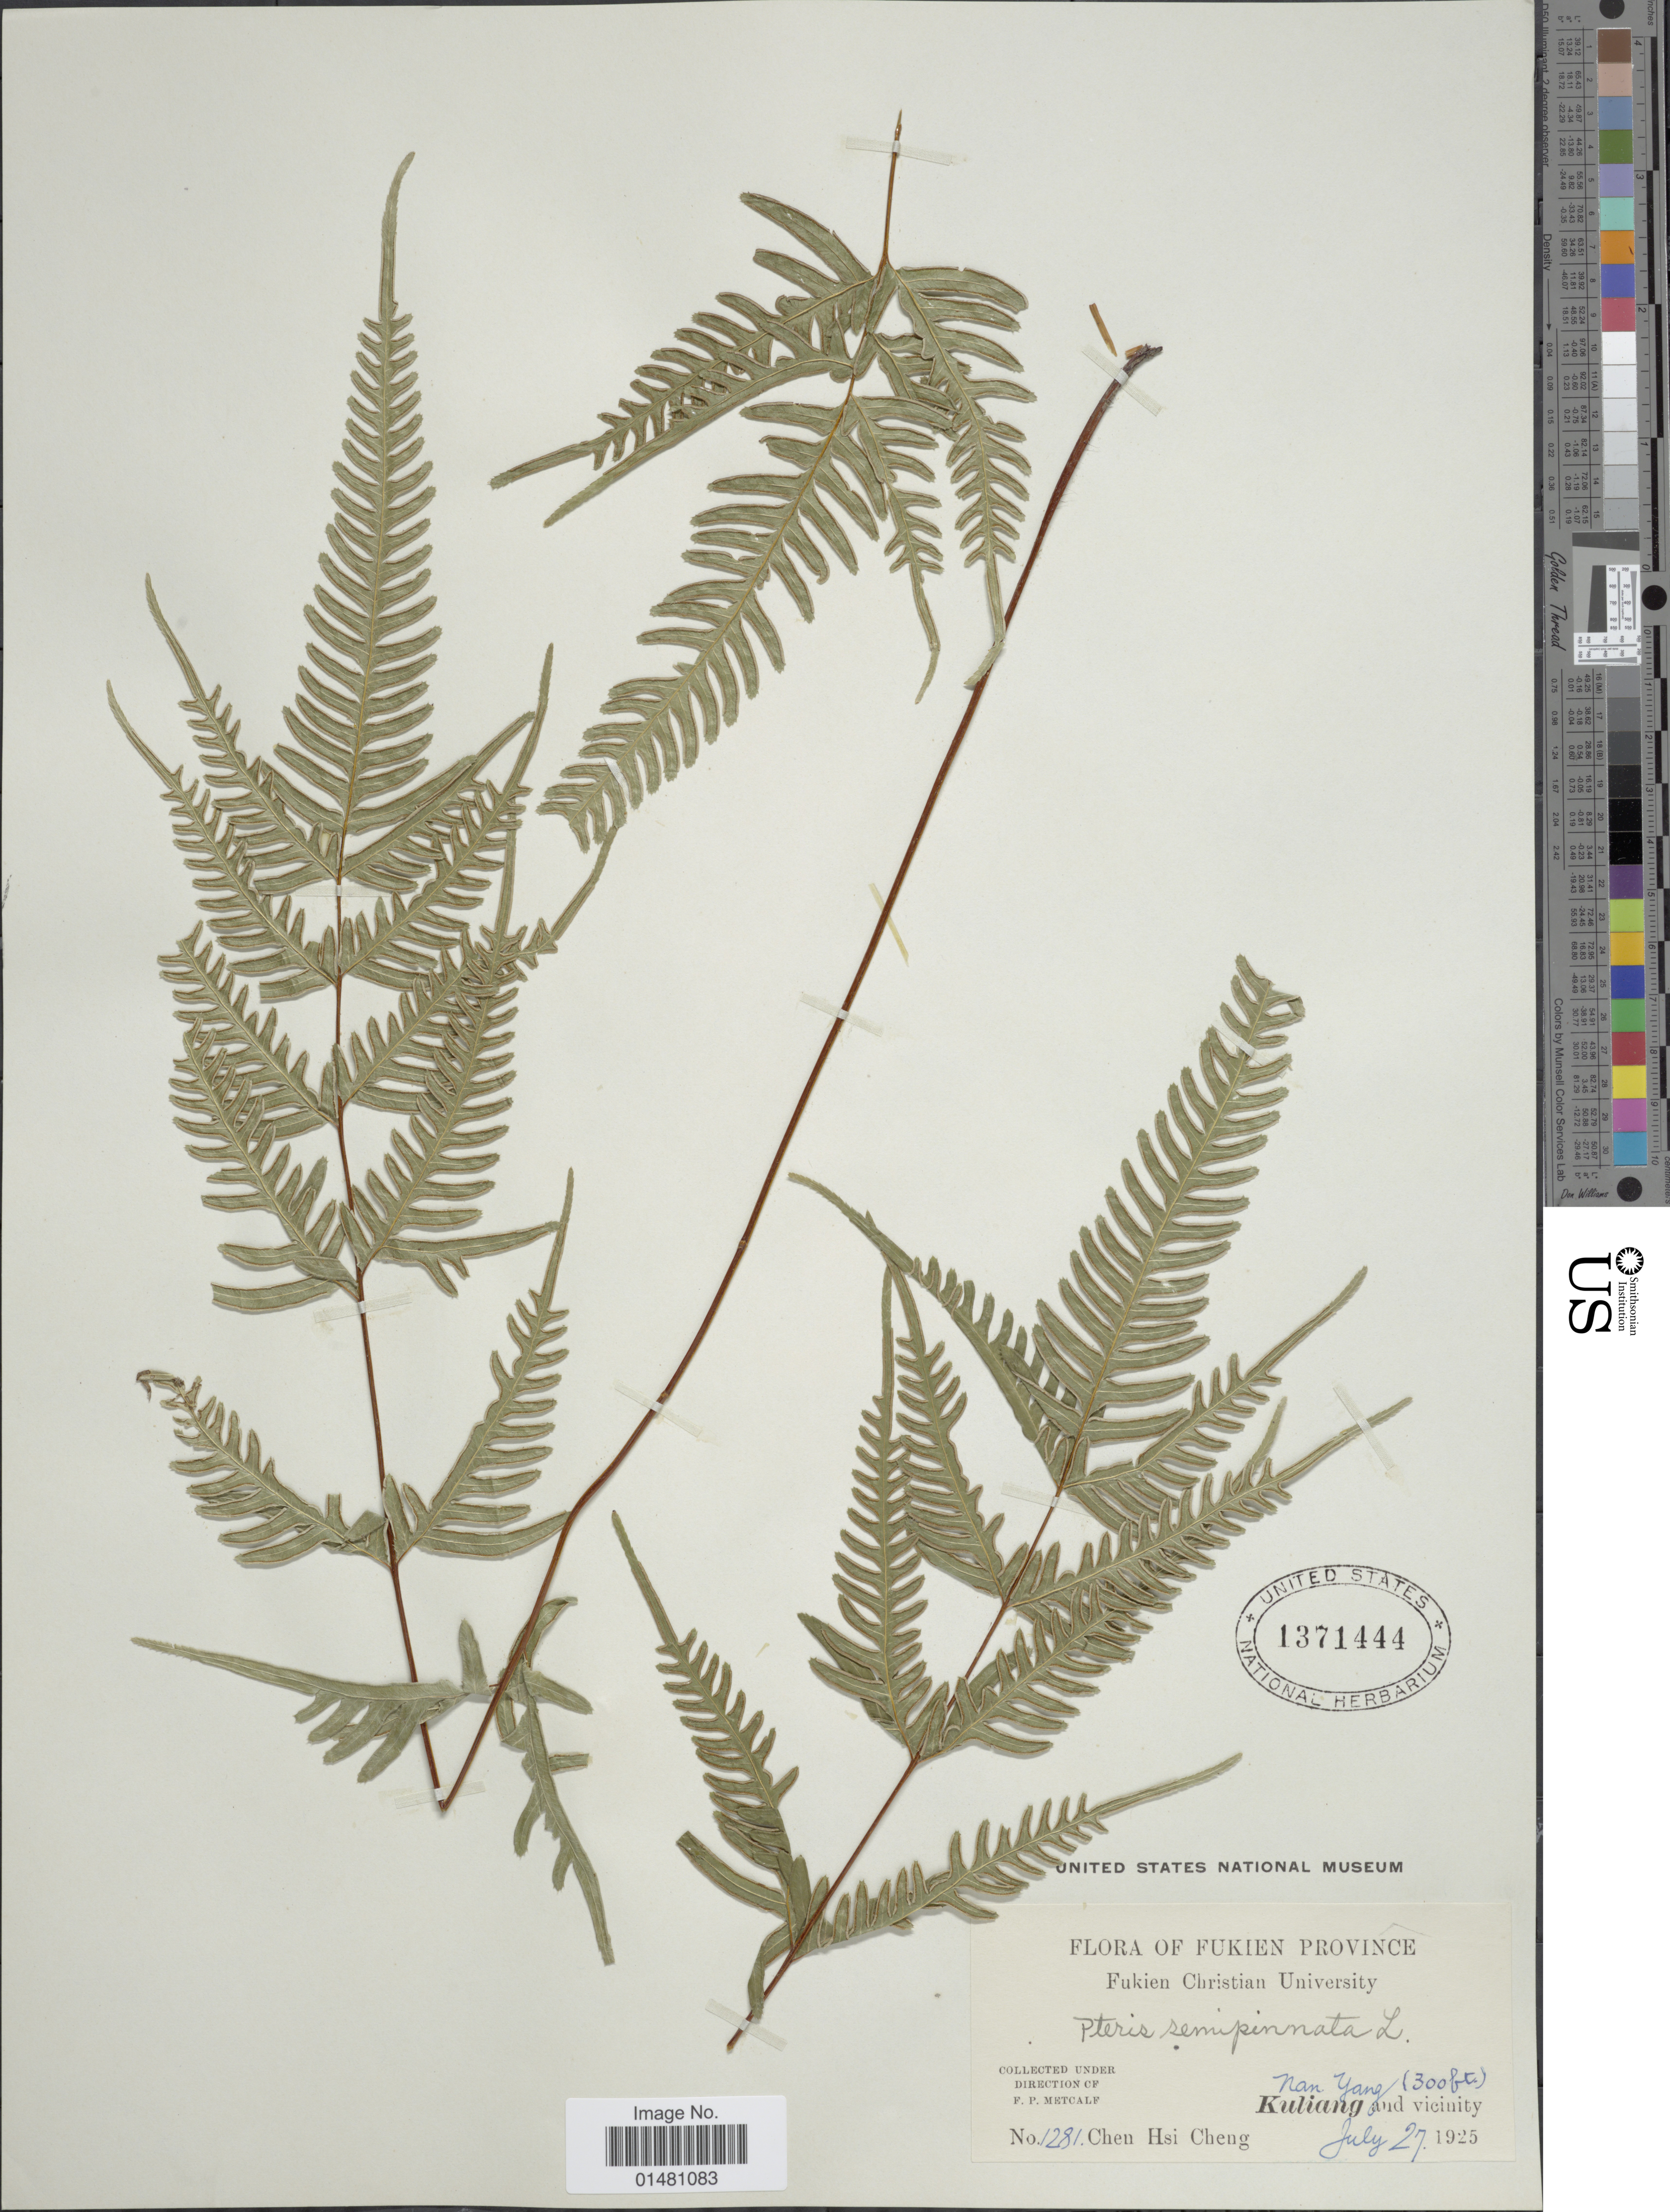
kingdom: Plantae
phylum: Tracheophyta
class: Polypodiopsida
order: Polypodiales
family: Pteridaceae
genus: Pteris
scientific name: Pteris semipinnata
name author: L.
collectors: Chen Hsi Cheng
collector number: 1281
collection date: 1925-07-27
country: China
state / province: Fujian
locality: Fukien Province, Nan Yang, Kuliang and vicinity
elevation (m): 91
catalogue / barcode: US 1371444